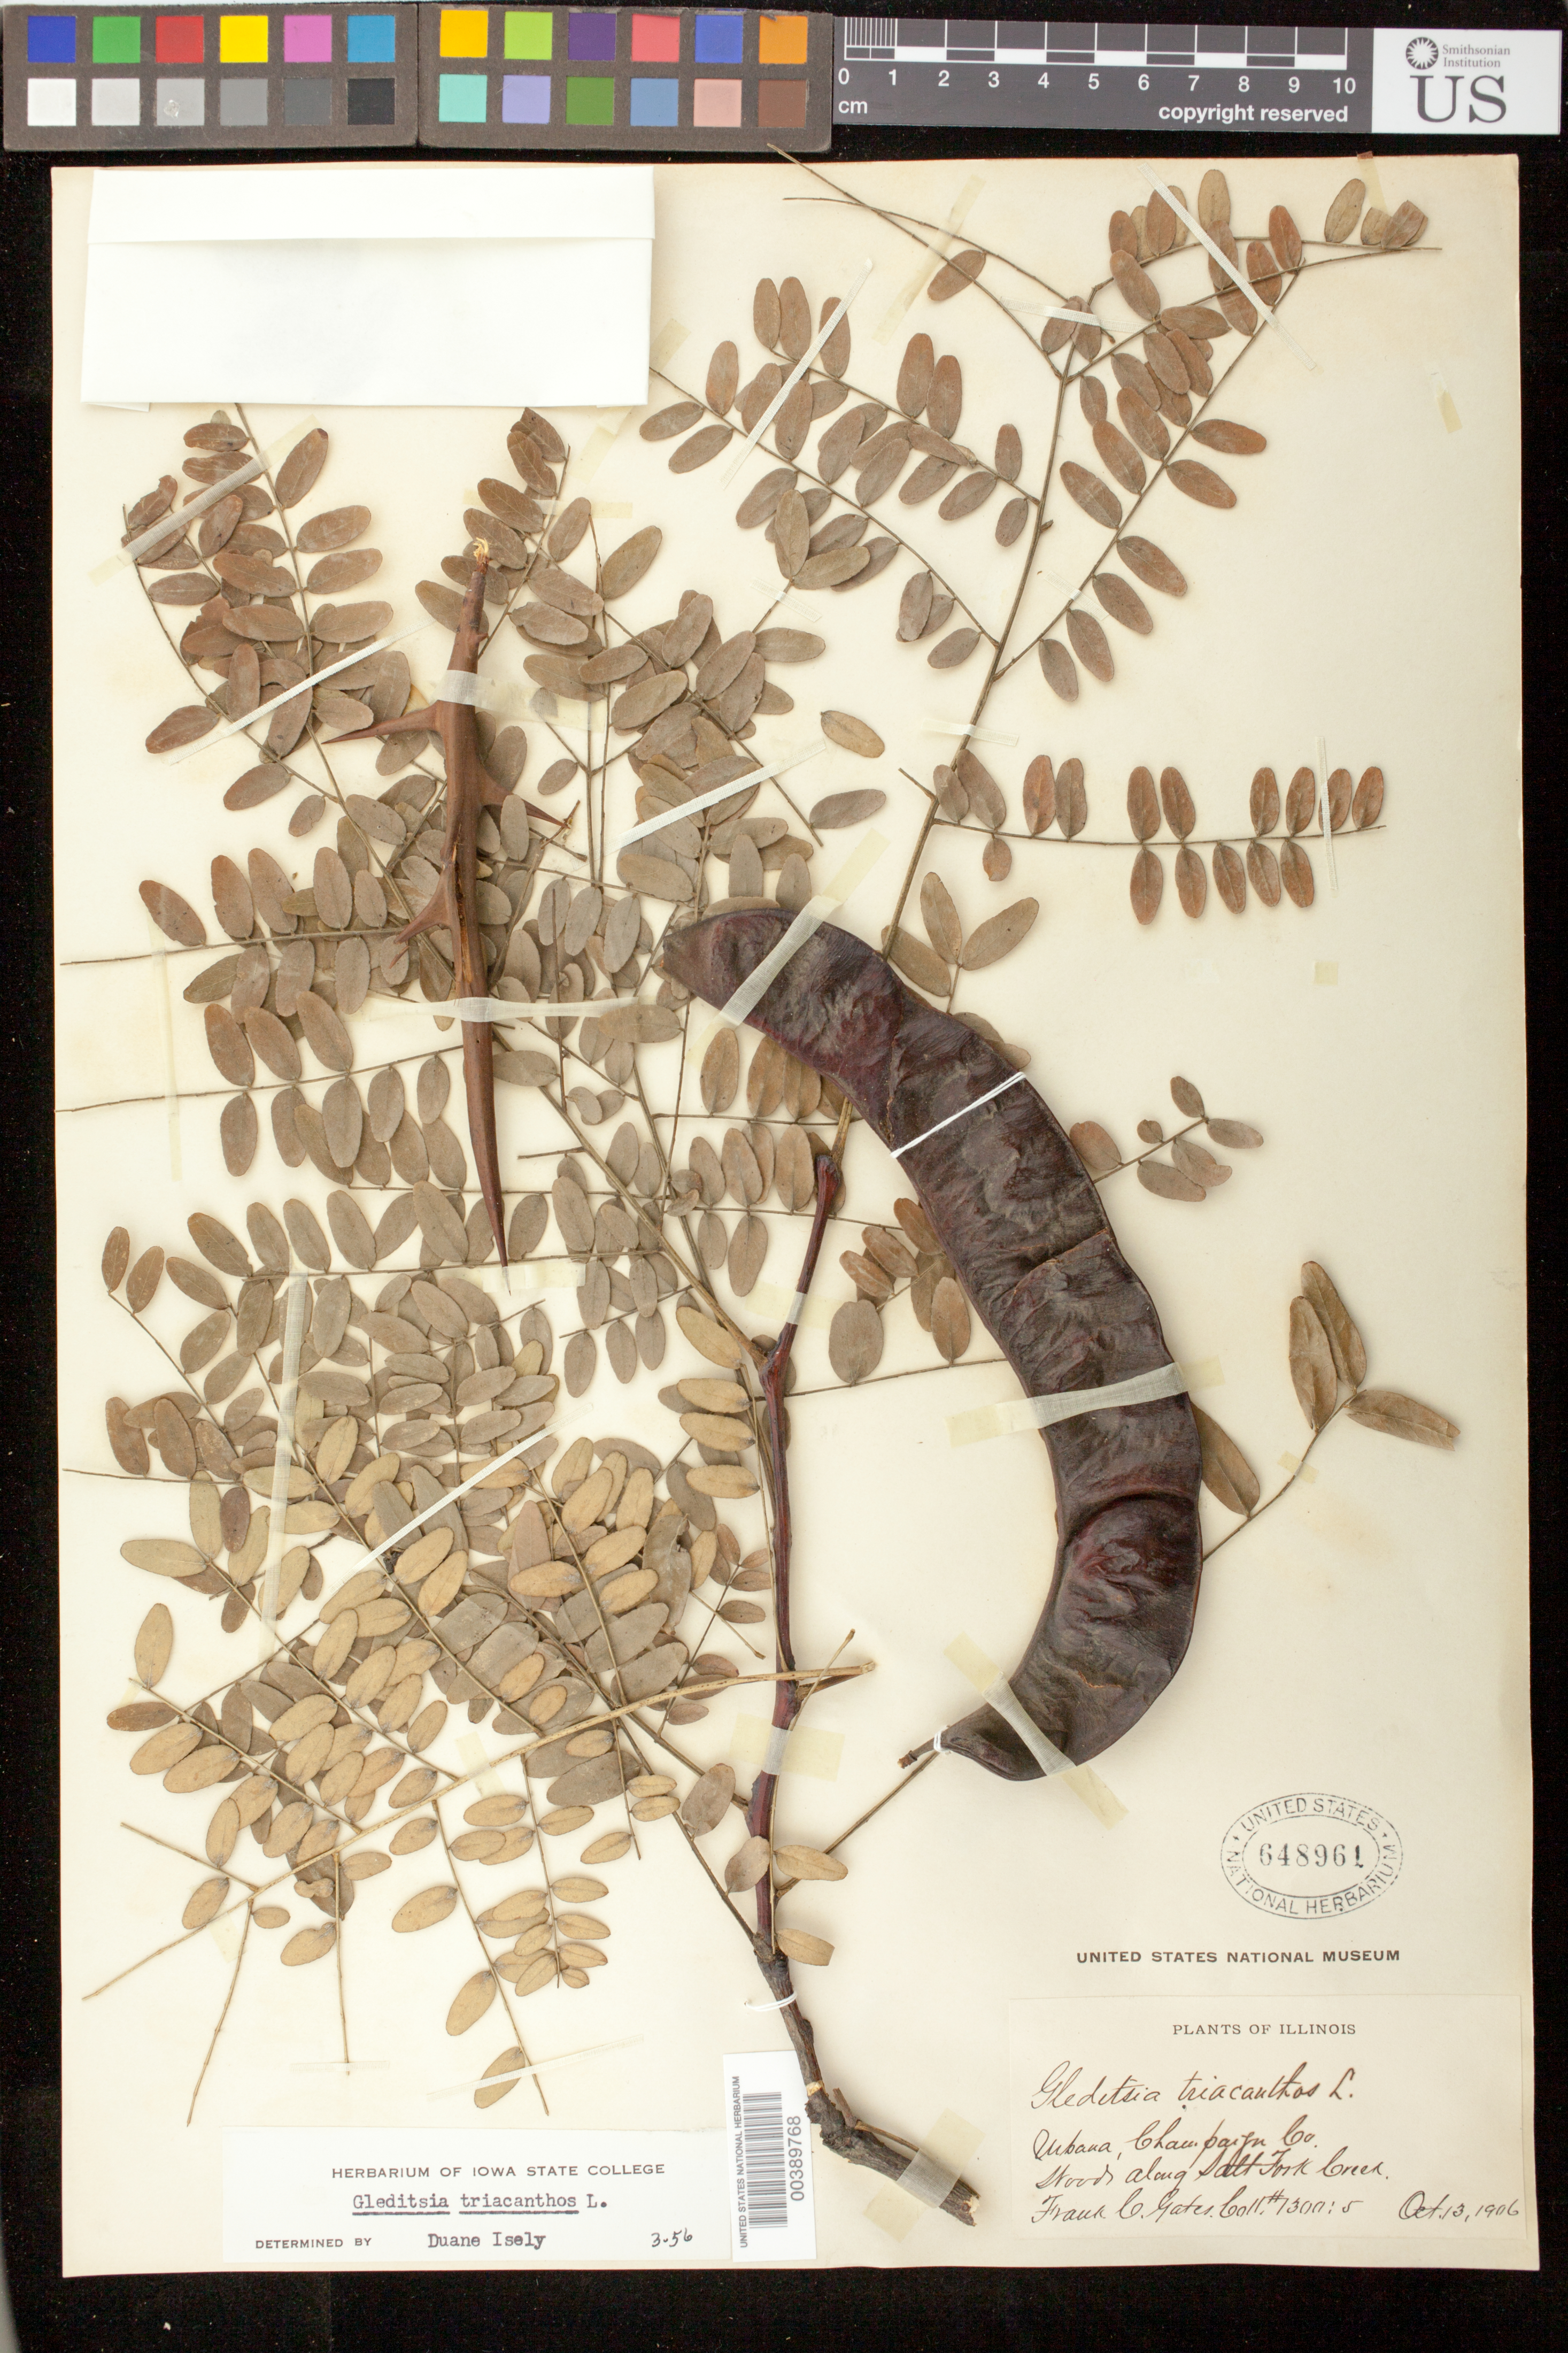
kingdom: Plantae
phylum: Tracheophyta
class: Magnoliopsida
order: Fabales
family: Fabaceae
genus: Gleditsia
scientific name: Gleditsia triacanthos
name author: L.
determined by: Isely, D.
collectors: F. C. Gates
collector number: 1300:5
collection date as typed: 13 Oct 1906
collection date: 1906-10-13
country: United States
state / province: Illinois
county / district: Champaign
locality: Urbana, along Salt Fork Creek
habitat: Woods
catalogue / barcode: US 648961